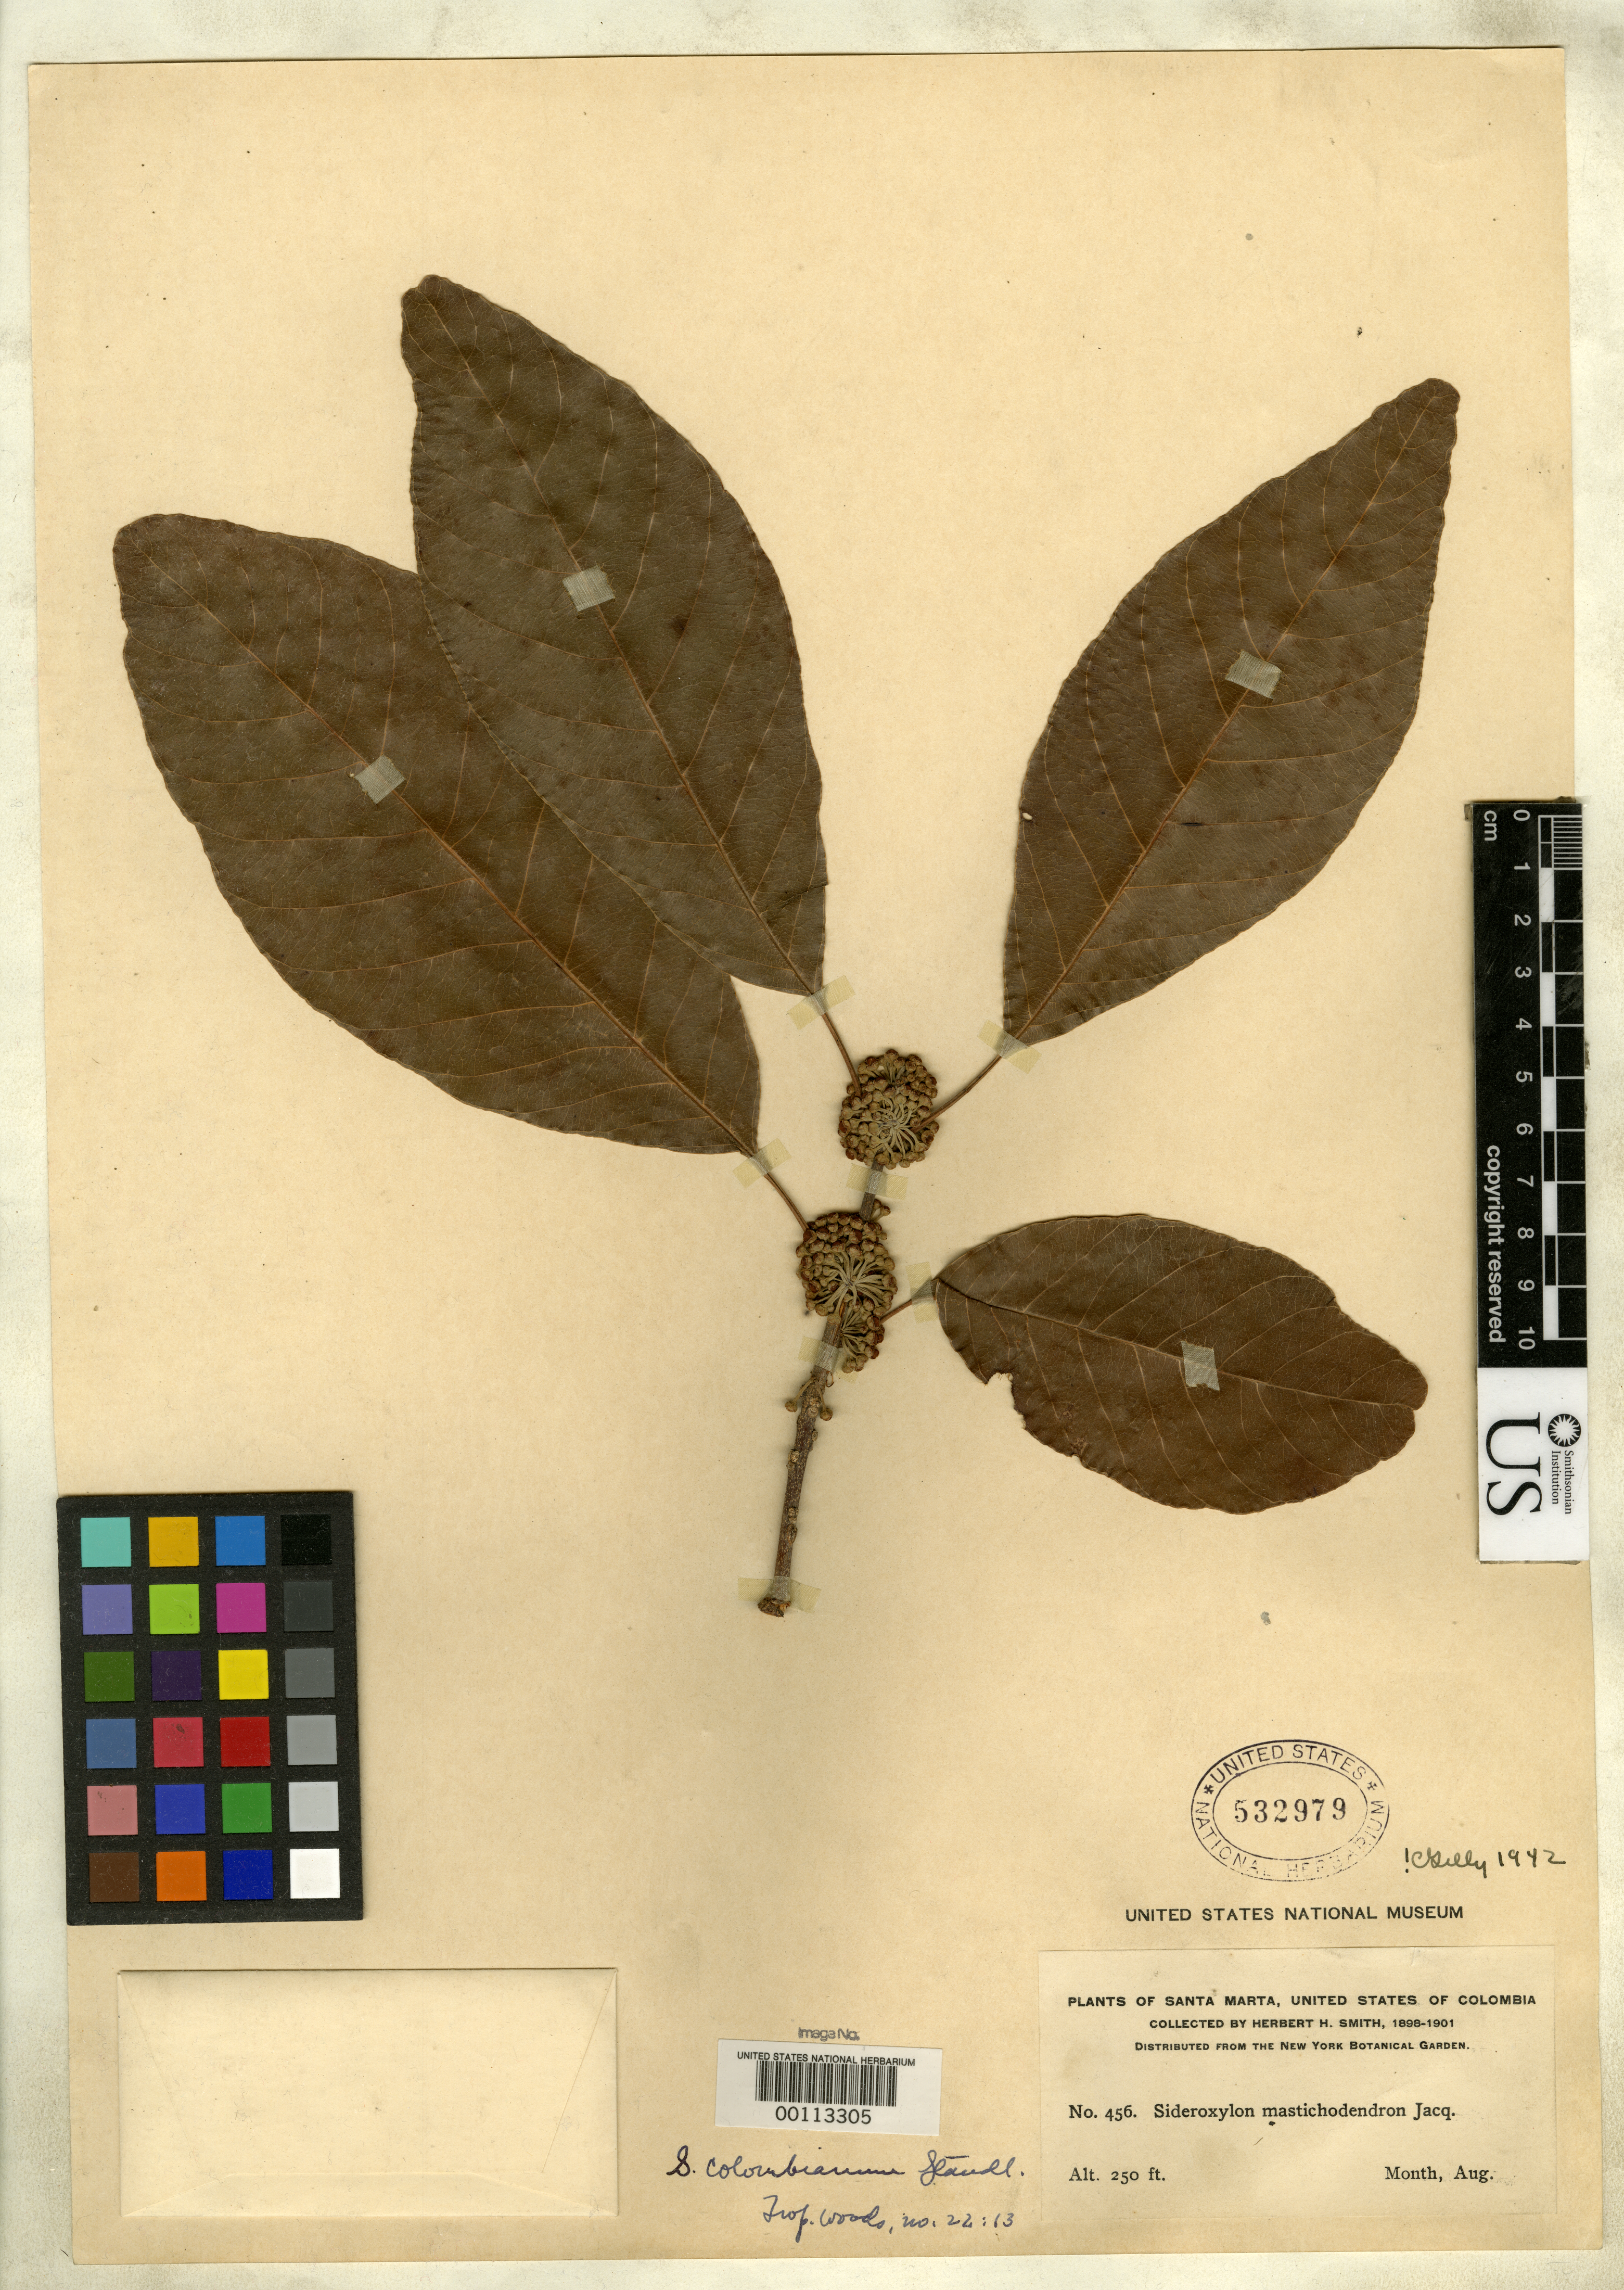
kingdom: Plantae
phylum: Tracheophyta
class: Magnoliopsida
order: Ericales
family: Sapotaceae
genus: Sideroxylon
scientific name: Sideroxylon colombianum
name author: Standl.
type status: Isotype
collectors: Herbert H. Smith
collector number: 456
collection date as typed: Aug 1898 to -- Aug 1901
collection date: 1898-08/1901-08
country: Colombia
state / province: Magdalena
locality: Region of Santa Marta, alt. 75 m.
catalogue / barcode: US 532979